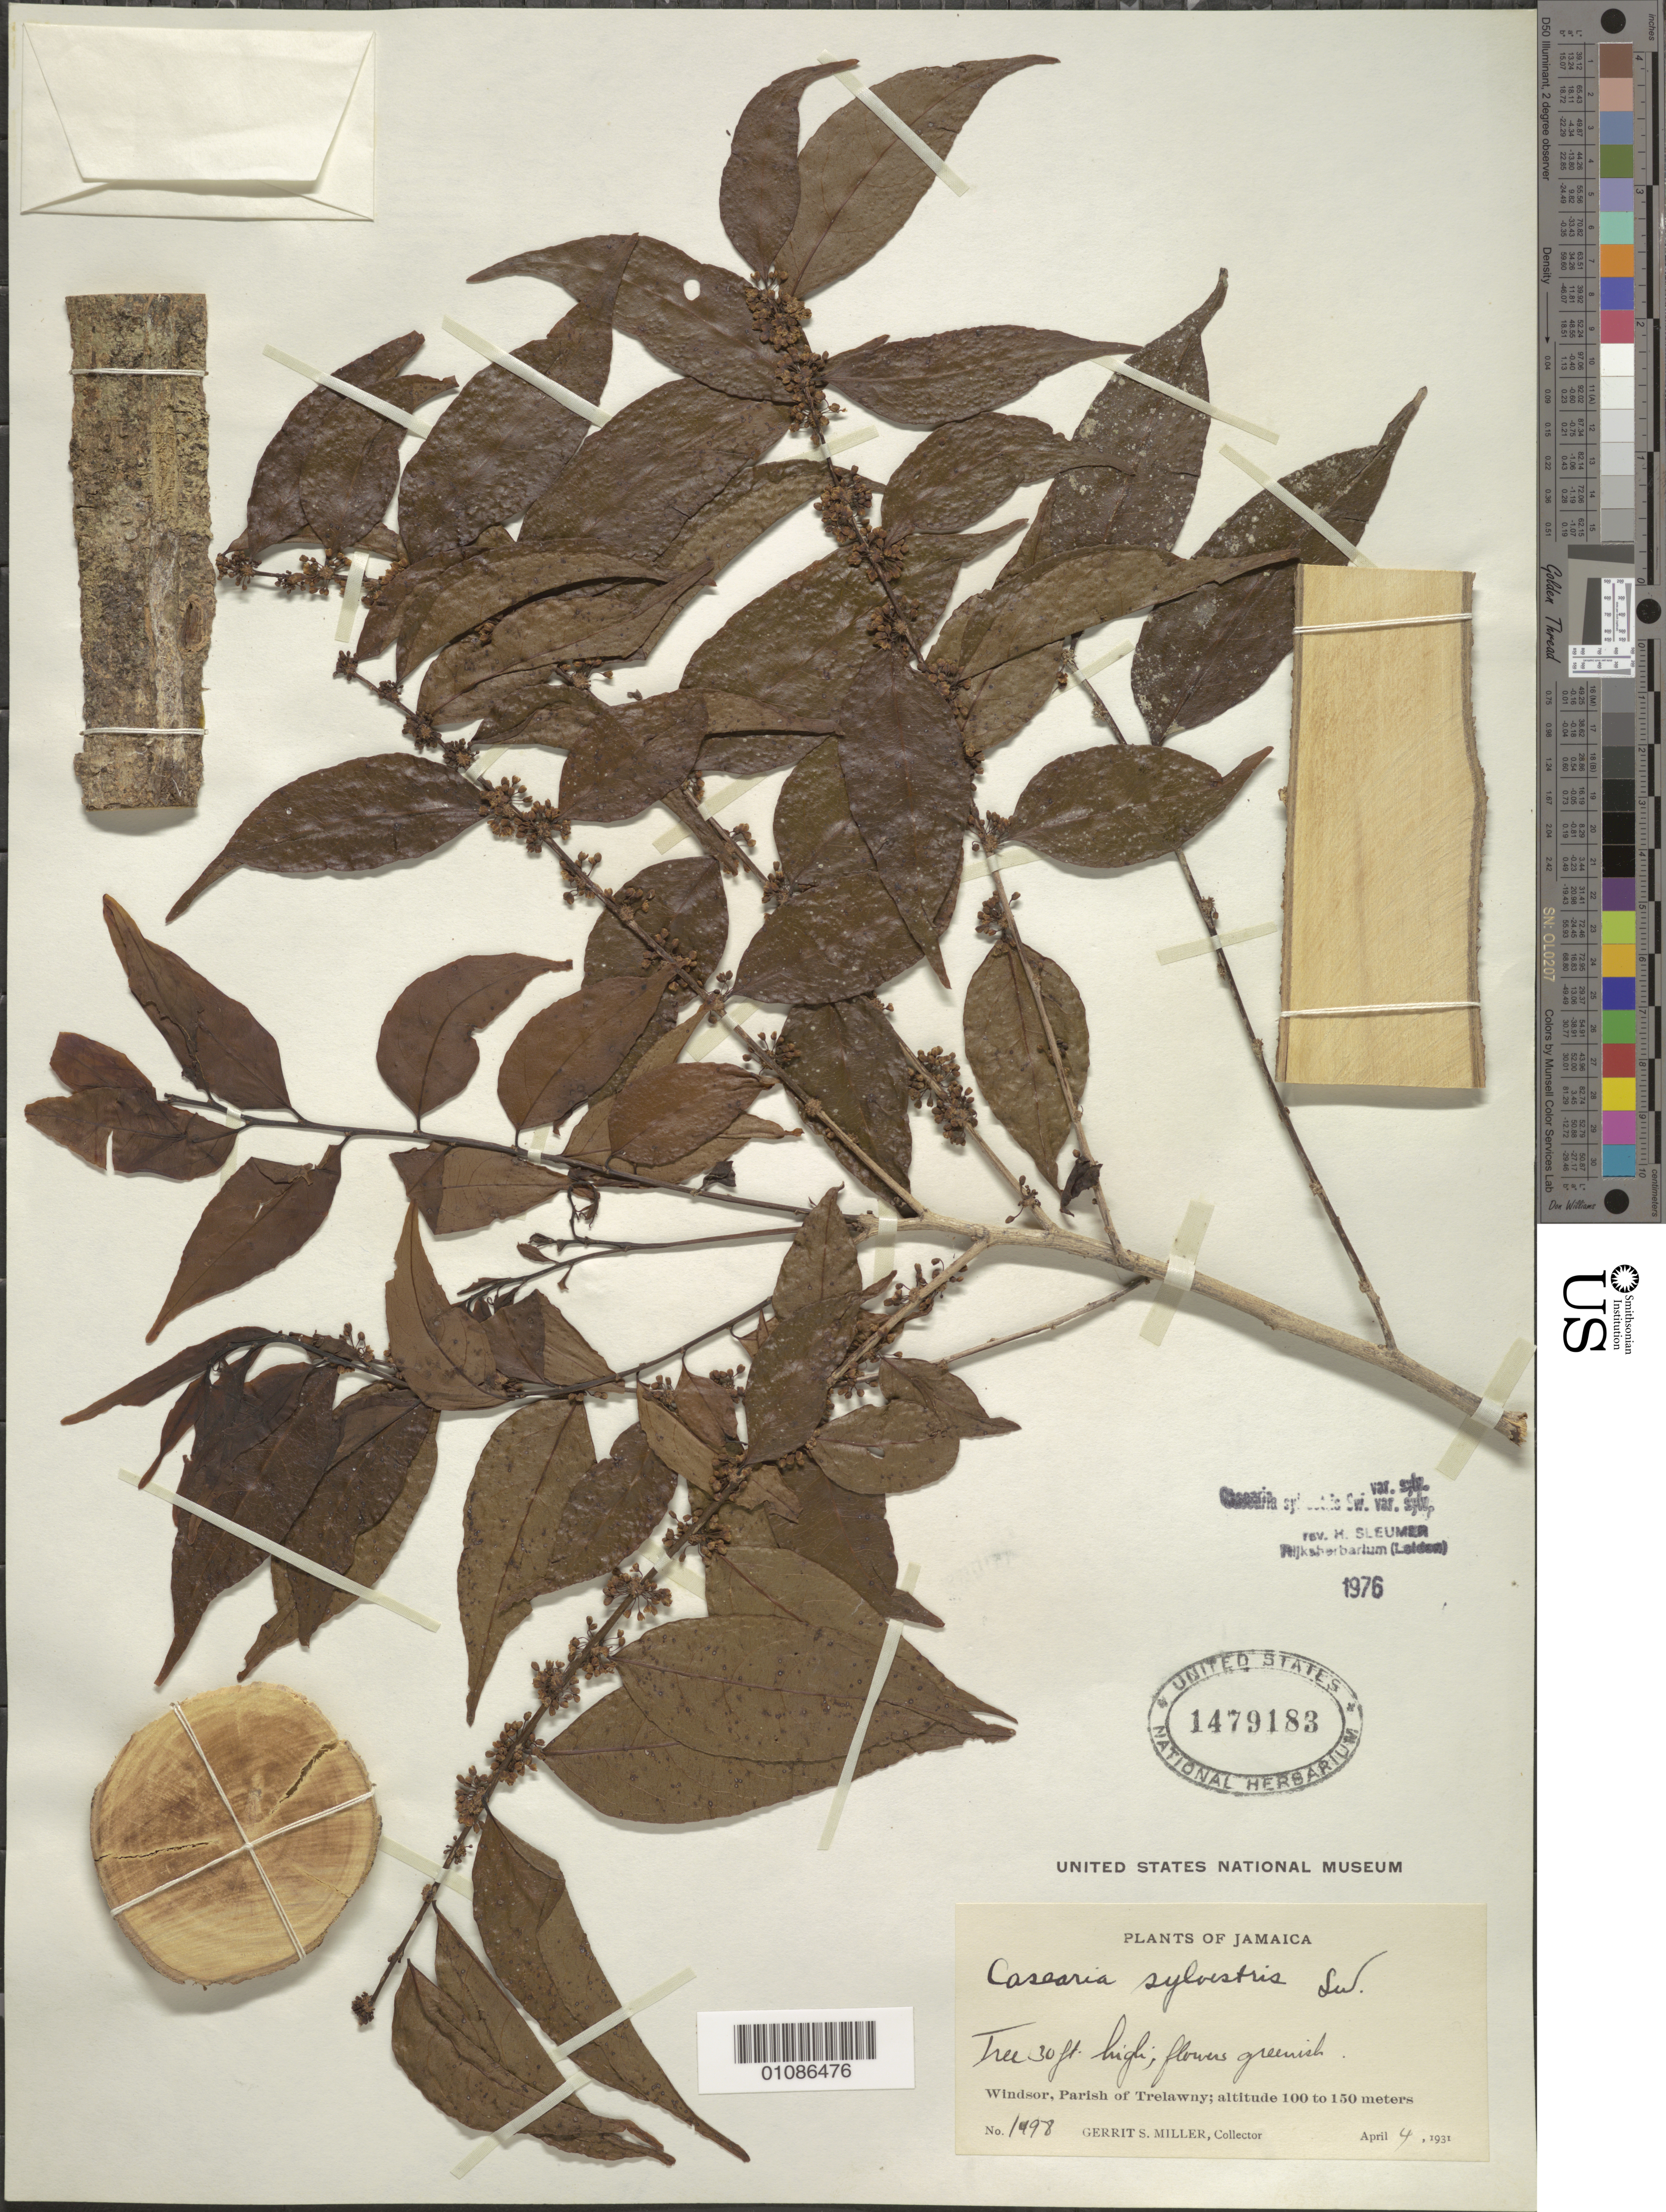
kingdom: Plantae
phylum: Tracheophyta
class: Magnoliopsida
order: Malpighiales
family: Salicaceae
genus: Casearia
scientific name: Casearia sylvestris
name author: Sw.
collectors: G. S. Miller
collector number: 1498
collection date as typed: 04 Apr 1931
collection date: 1931-04-04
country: Jamaica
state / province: Trelawny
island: Jamaica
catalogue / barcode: US 1479183